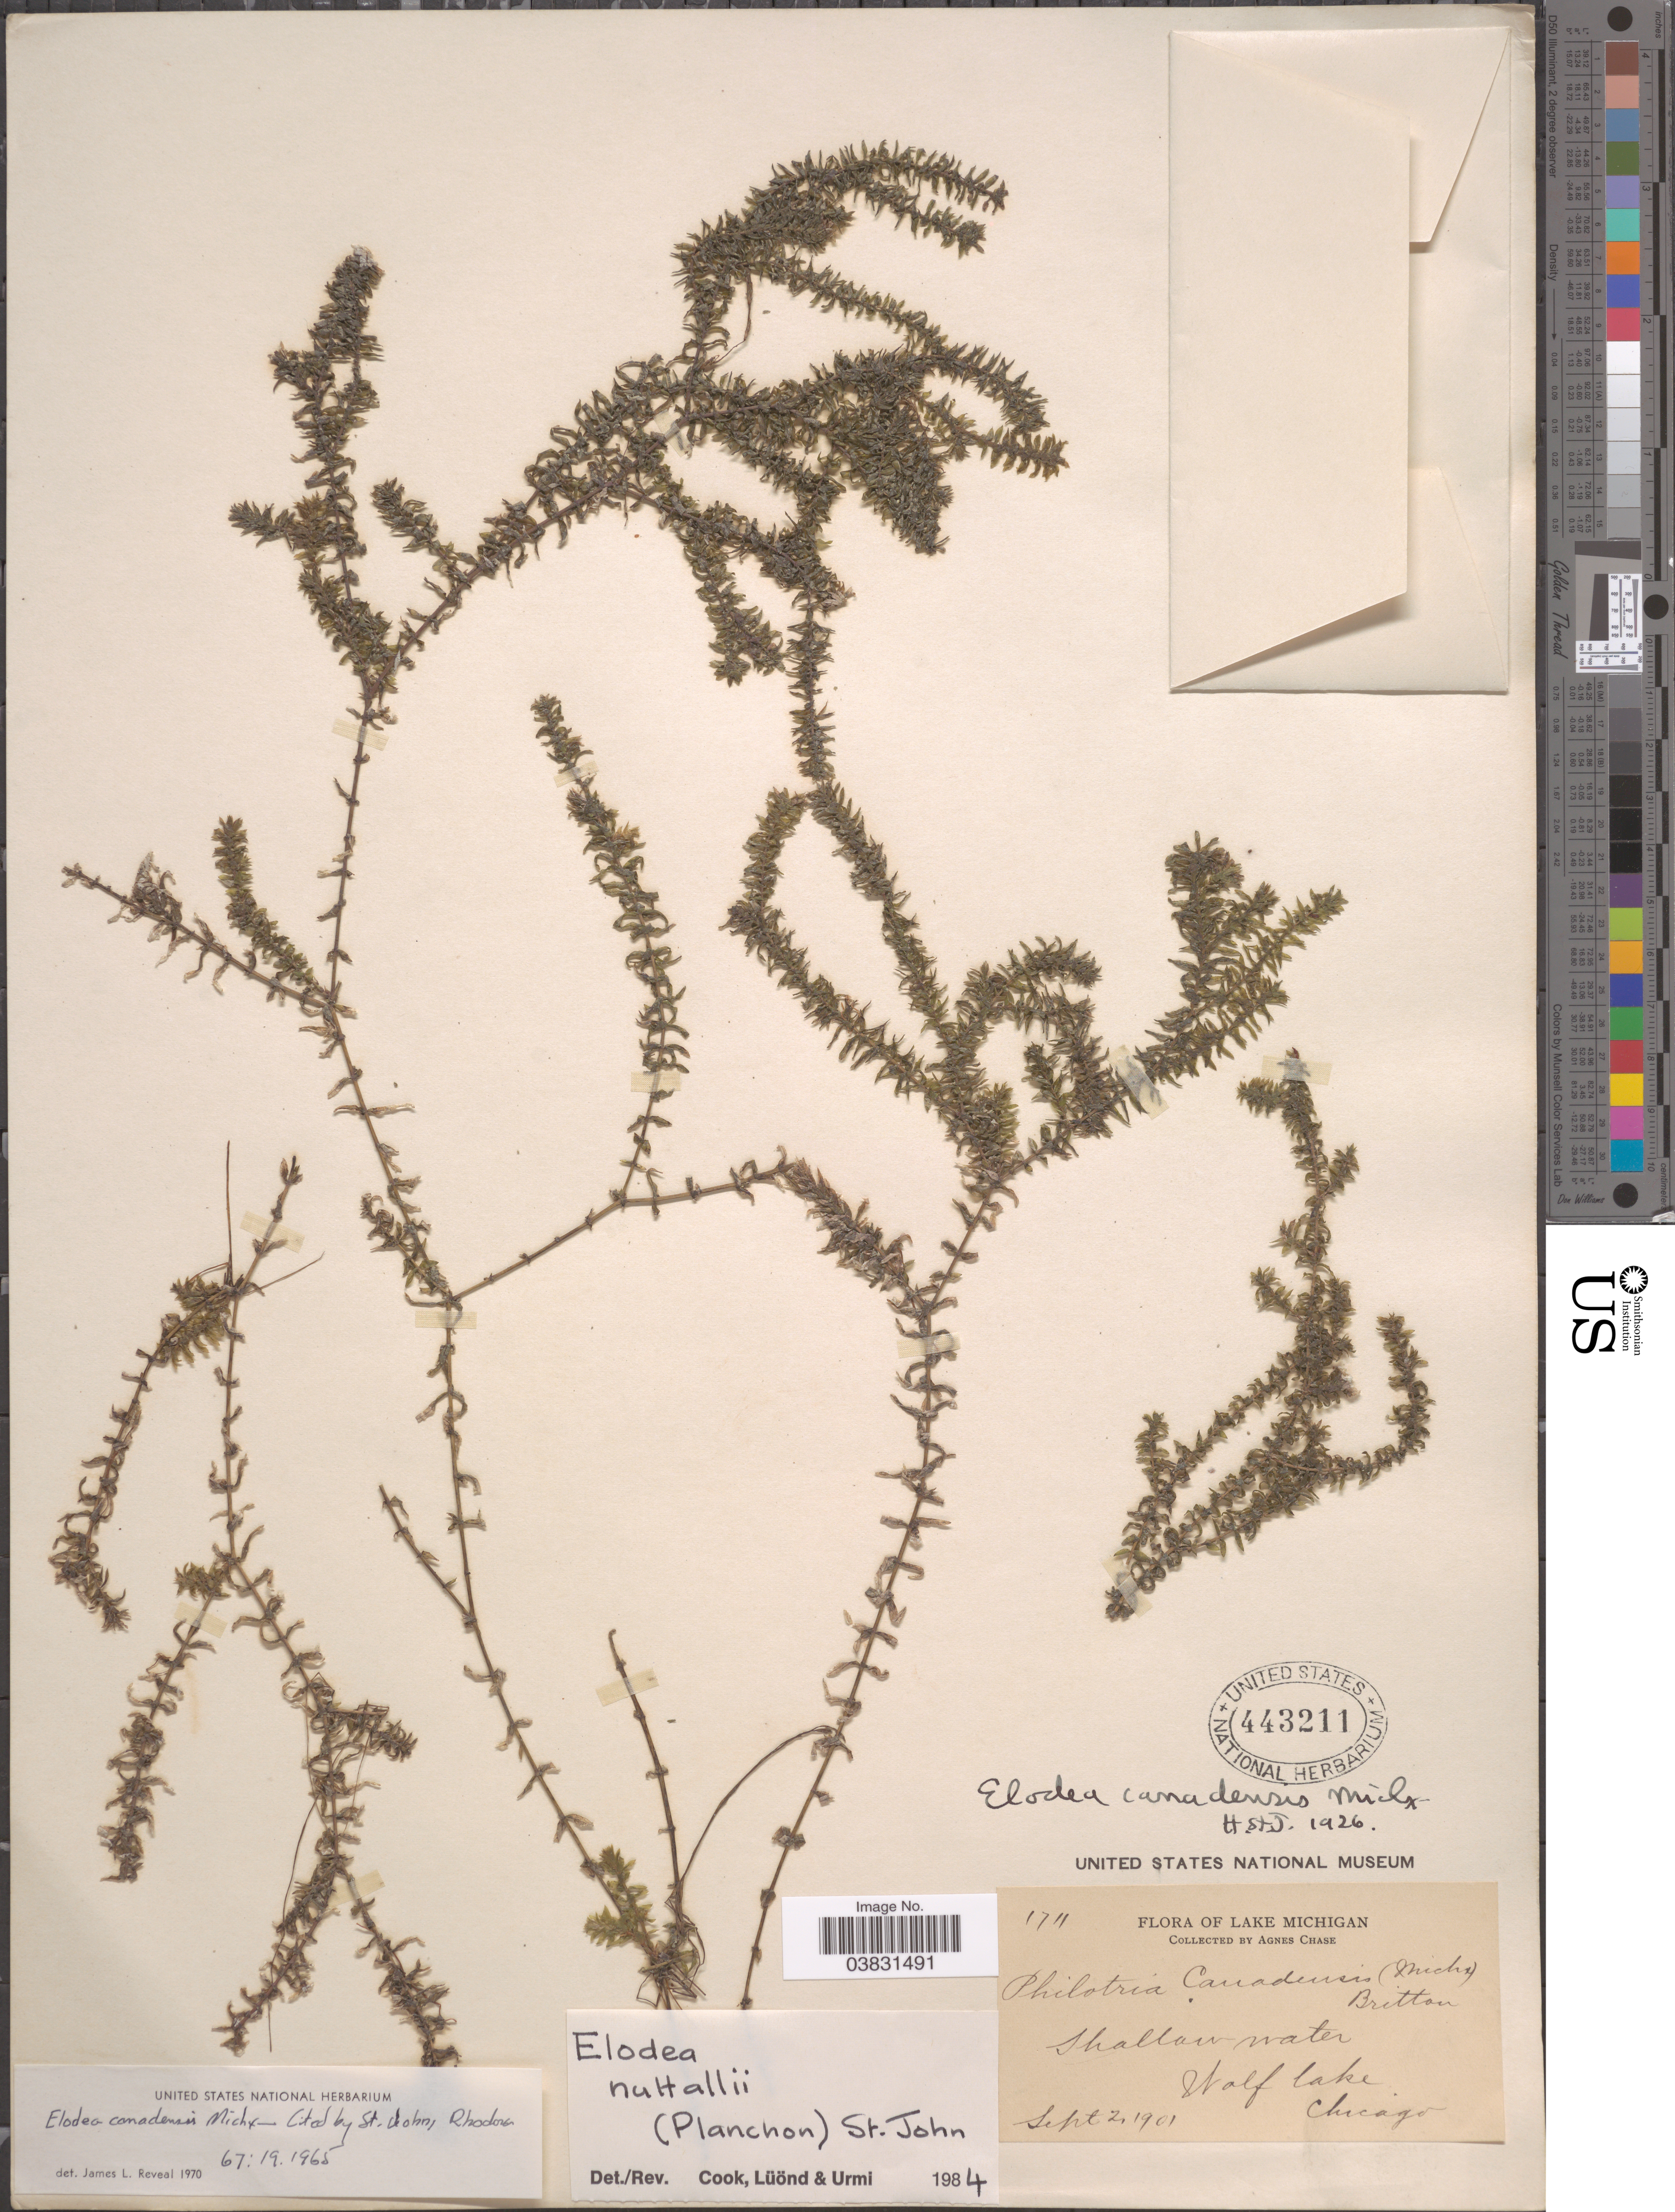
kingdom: Plantae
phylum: Tracheophyta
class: Liliopsida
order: Alismatales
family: Hydrocharitaceae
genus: Elodea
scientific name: Elodea nuttallii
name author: (Planch.) H. St. John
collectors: A. Chase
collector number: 1711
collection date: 1901-09-02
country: United States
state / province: Illinois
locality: Wolf Lake. Chicago.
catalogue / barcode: US 443211